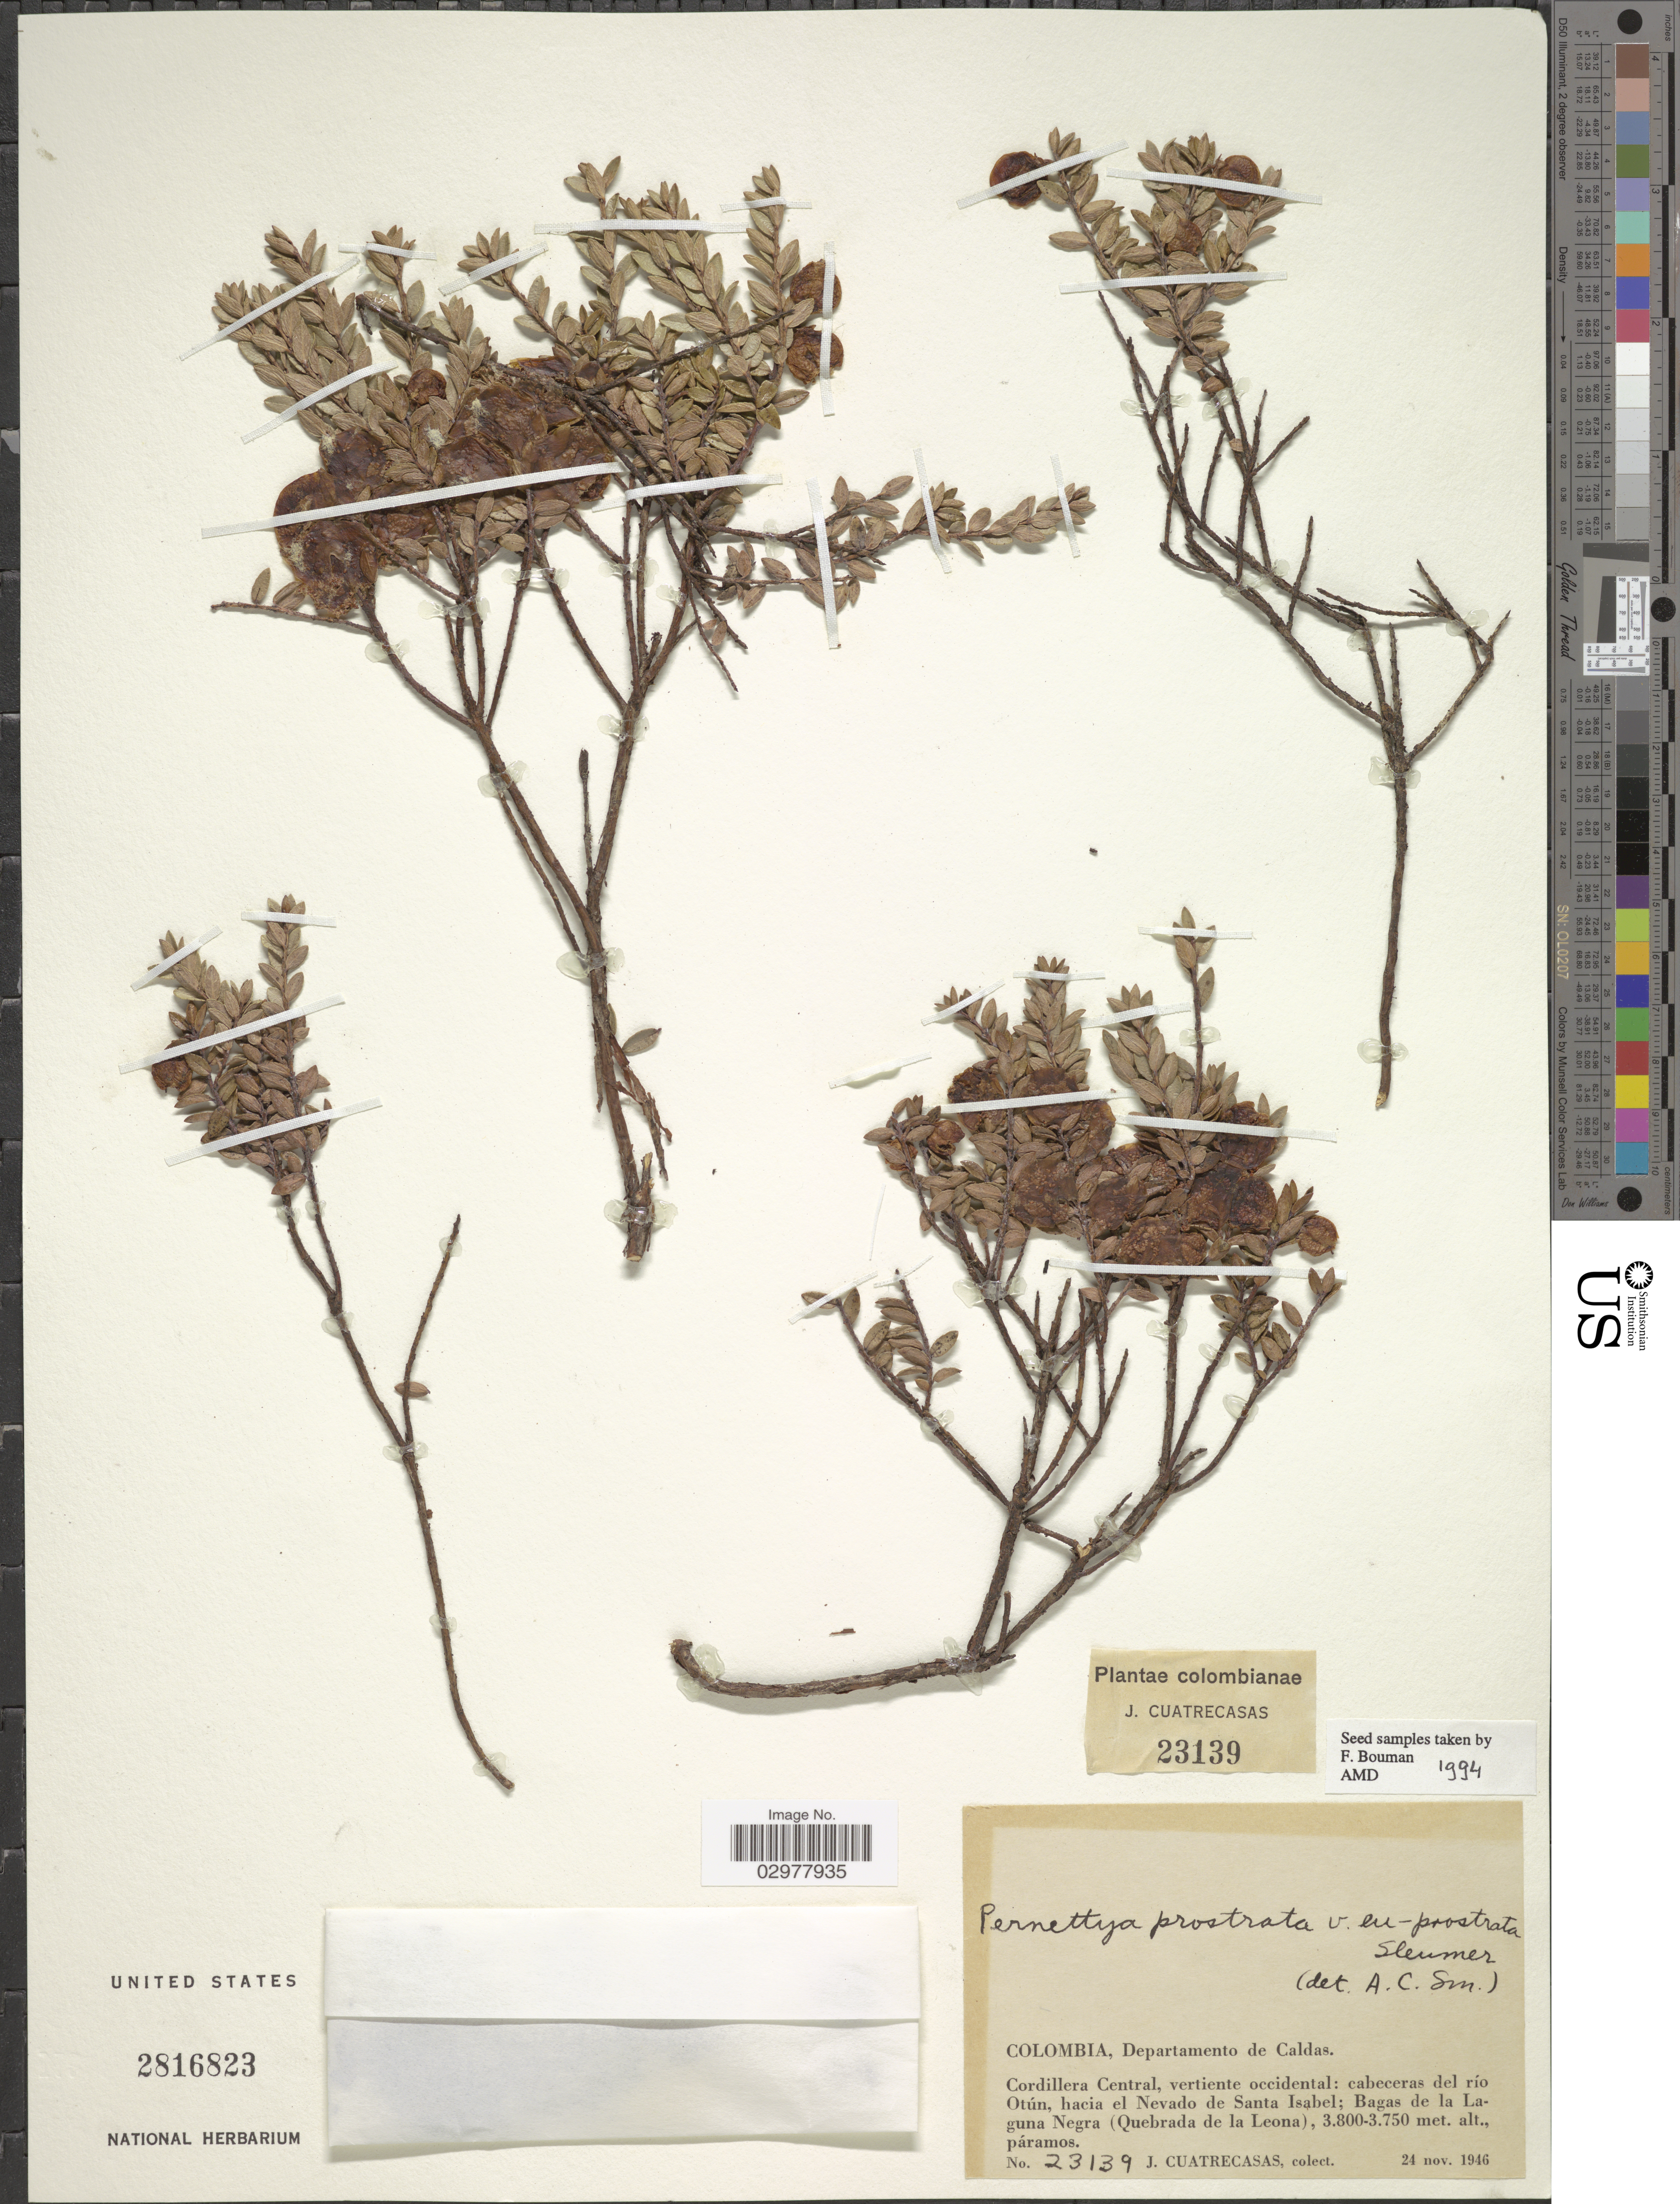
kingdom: Plantae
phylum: Tracheophyta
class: Magnoliopsida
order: Ericales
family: Ericaceae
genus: Pernettya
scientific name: Pernettya prostrata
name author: (Cav.) DC.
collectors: J. Cuatrecasas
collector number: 23139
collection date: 1946-11-24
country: Colombia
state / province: Caldas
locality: Departamento de Caldas. Cordillera Central, vertiente occidental: cabeceras del río Otún, hacia el Nevado de Santa Isabel; Bagas de la Laguna Negra (Quebrada de la Leona).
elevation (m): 3750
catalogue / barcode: US 2816823